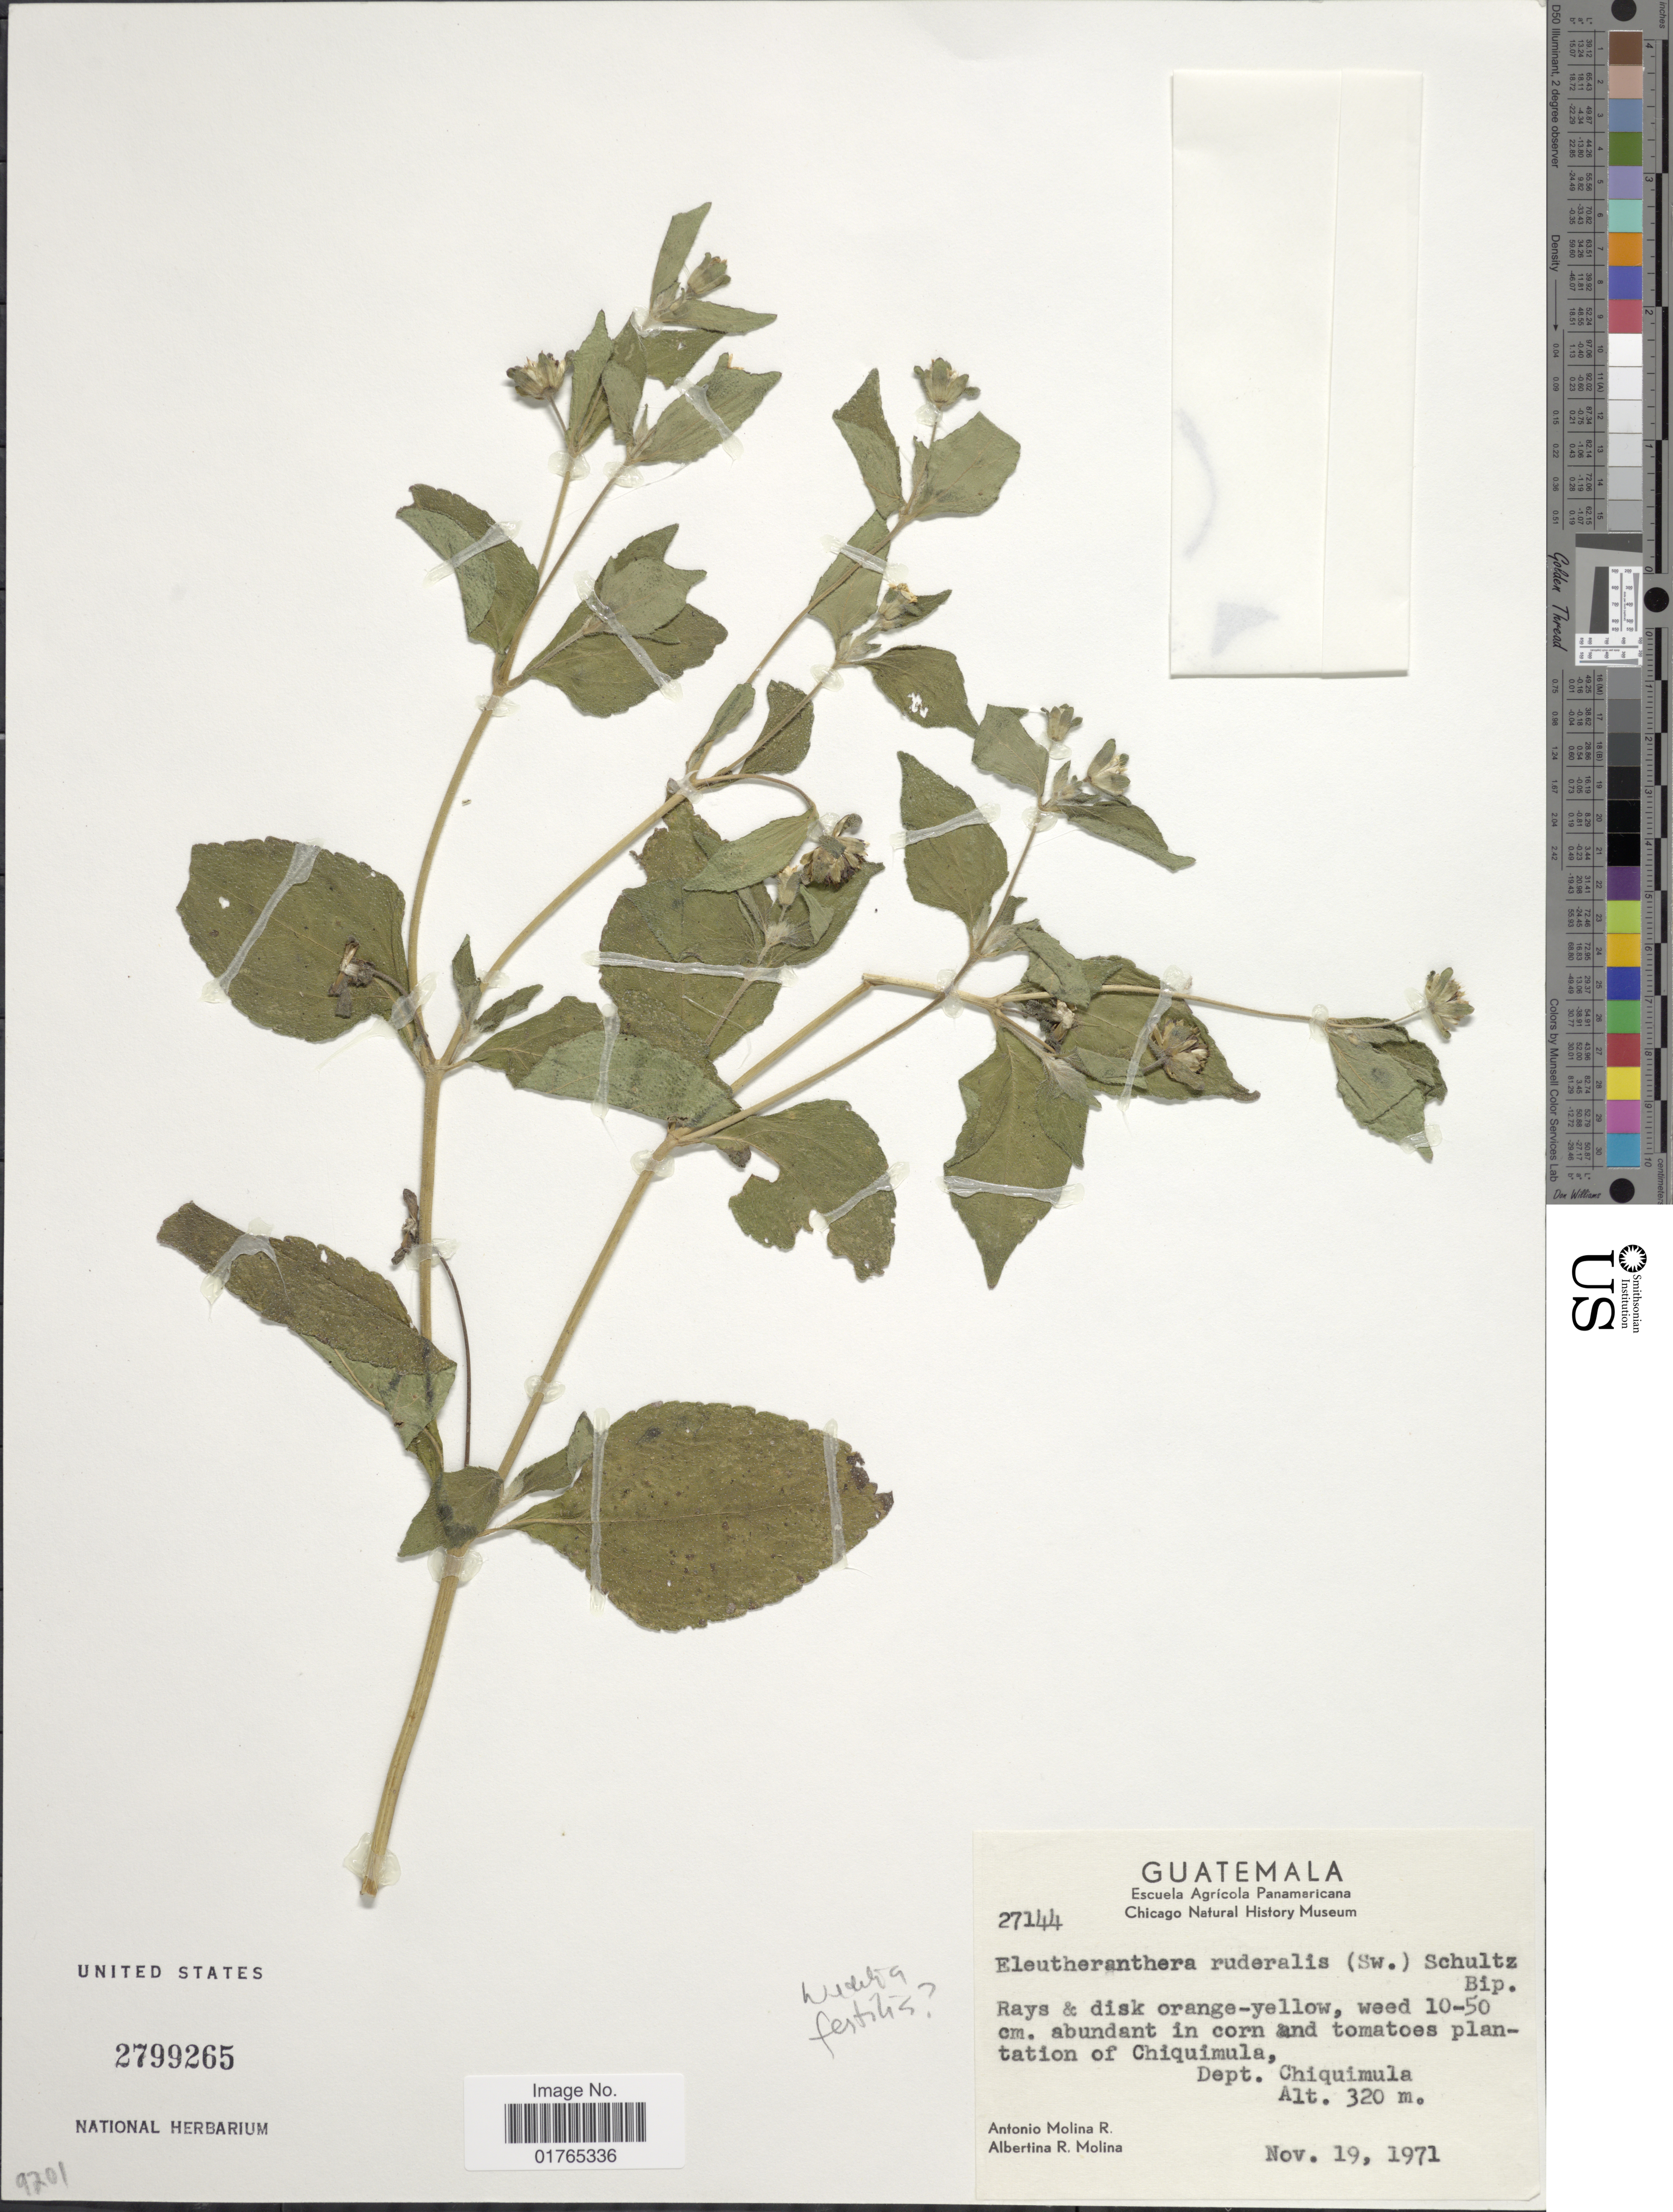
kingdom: Plantae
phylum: Tracheophyta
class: Magnoliopsida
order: Asterales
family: Asteraceae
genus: Wamalchitamia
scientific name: Wamalchitamia strigosa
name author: (DC.) Strother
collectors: A. Molina R. & A. R. Molina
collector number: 27144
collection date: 1971-11-19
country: Guatemala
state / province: Chiquimula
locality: Abundant in corn and tomatoes plantation of Chiquimula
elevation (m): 320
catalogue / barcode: US 2799265